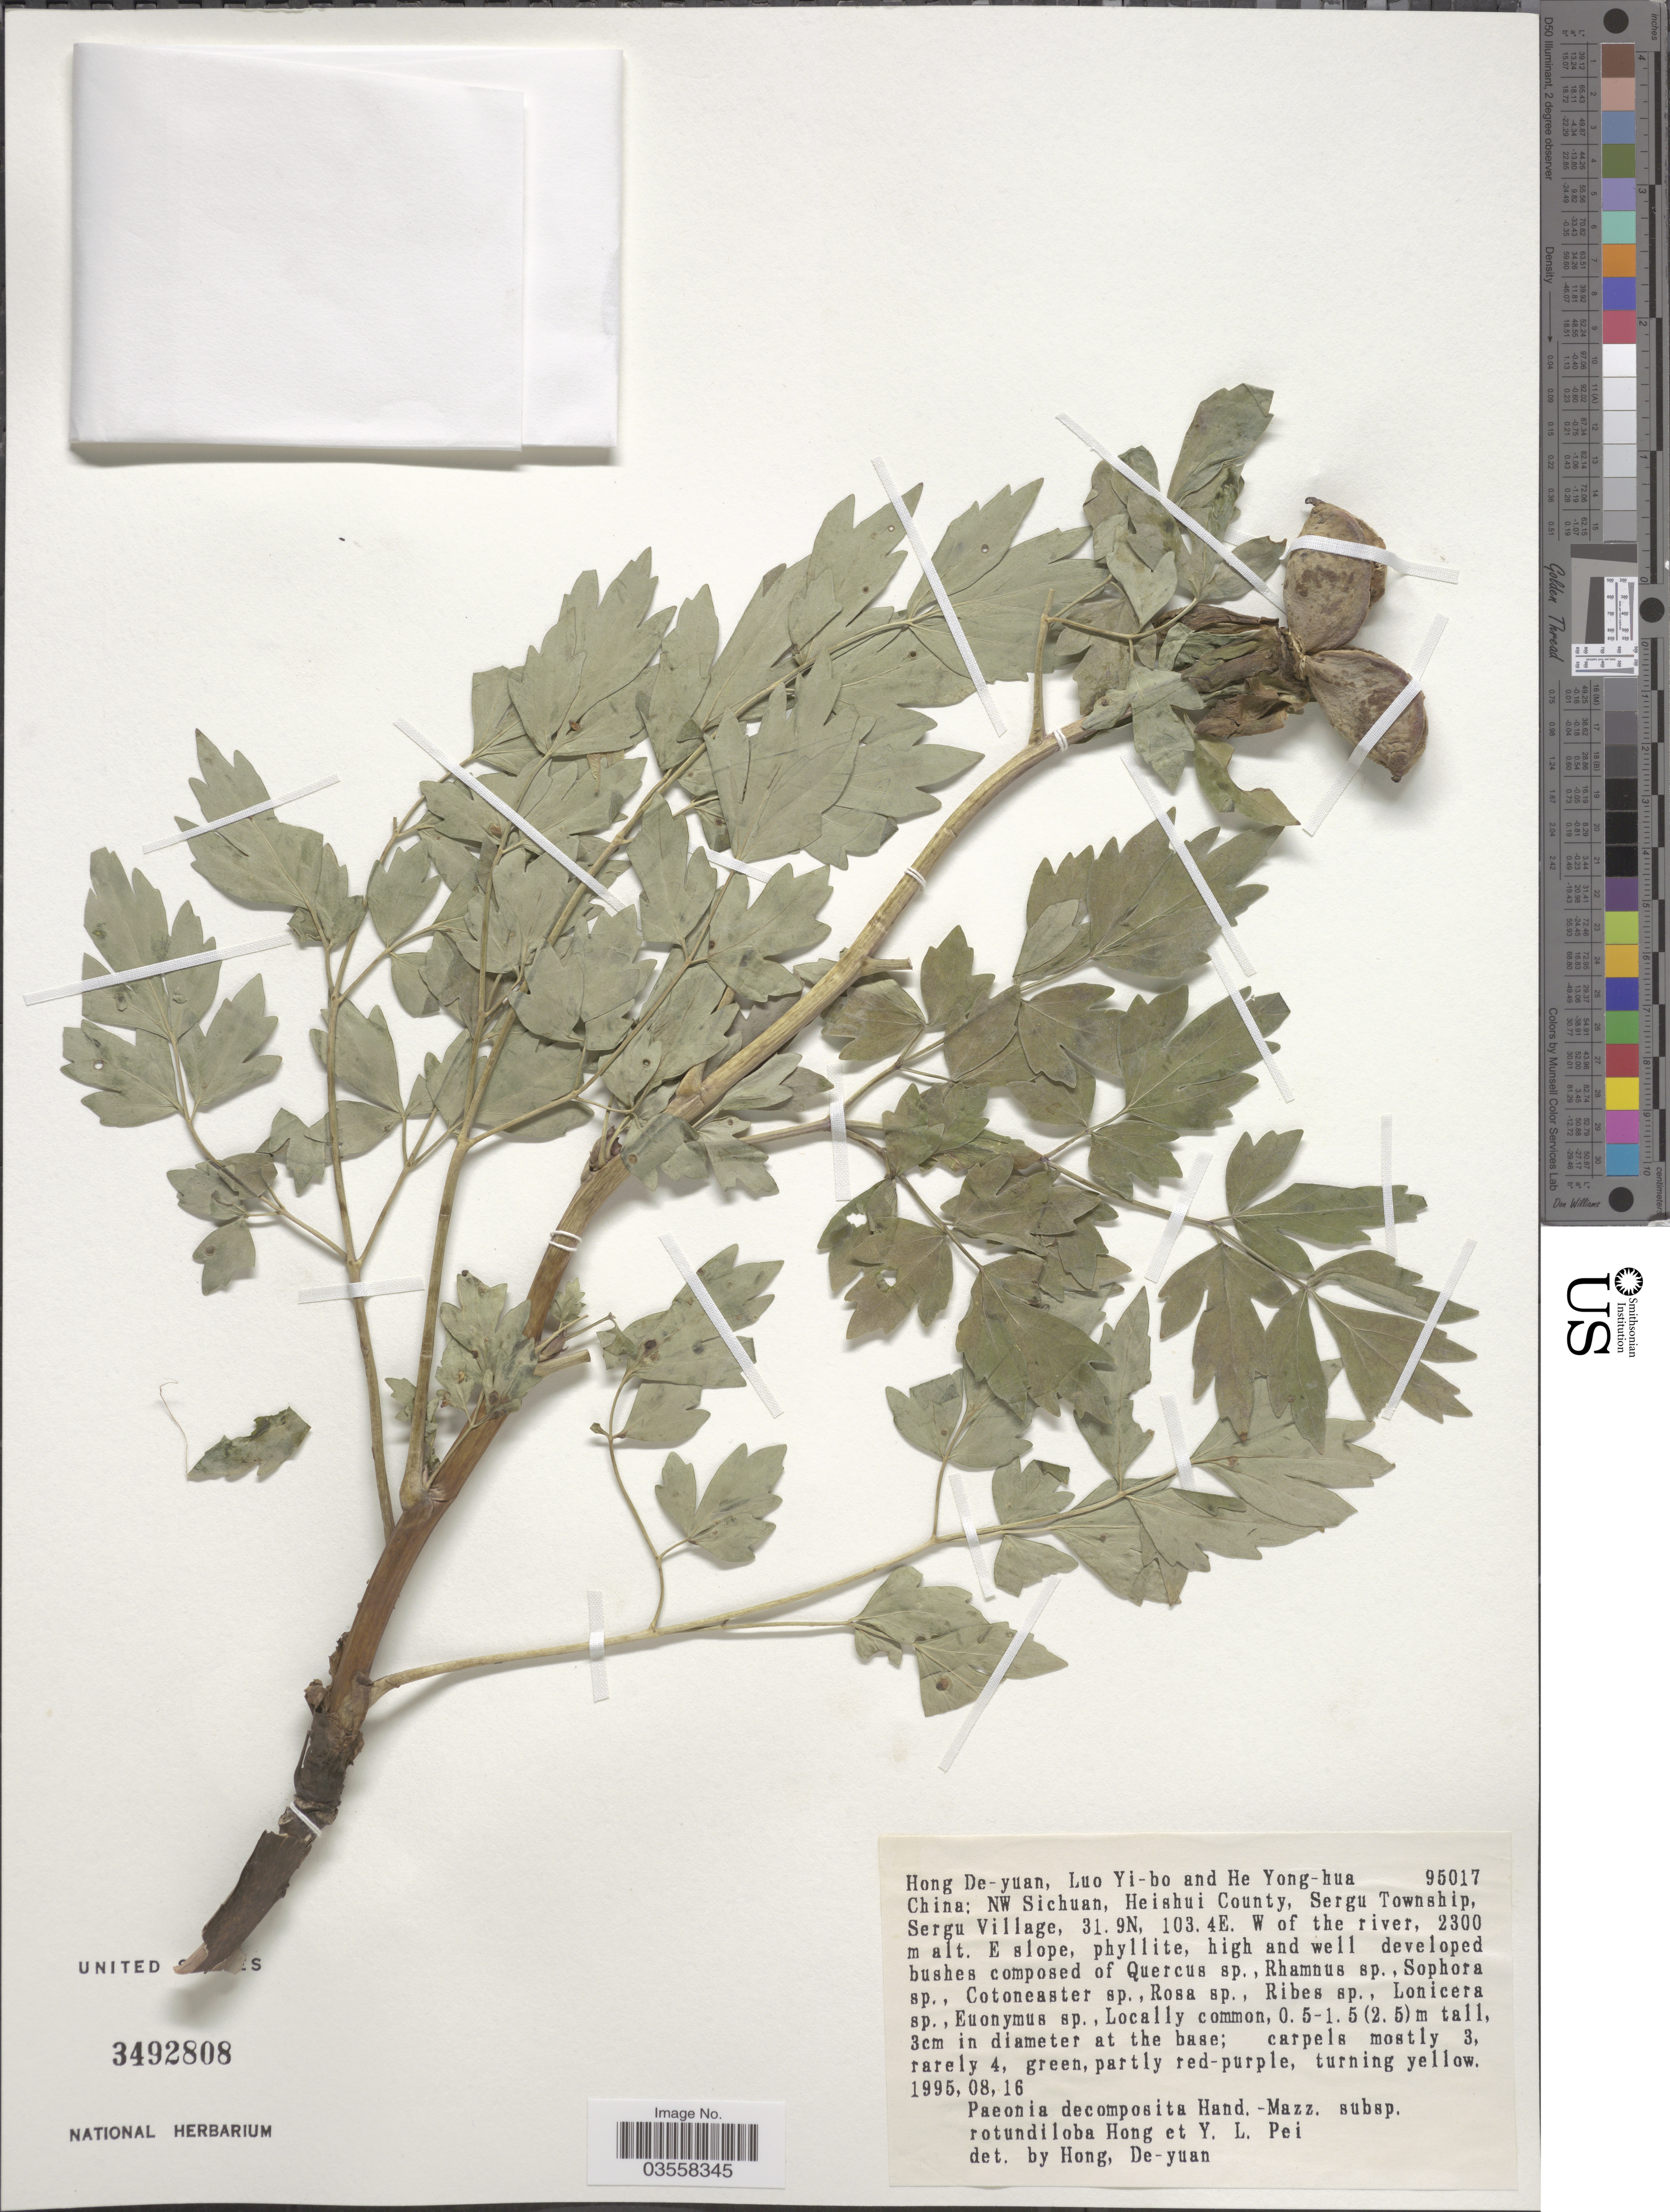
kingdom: Plantae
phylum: Tracheophyta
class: Magnoliopsida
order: Saxifragales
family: Paeoniaceae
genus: Paeonia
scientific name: Paeonia decomposita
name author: Hand.-Mazz.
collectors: D.-Y. Hong, Y. Luo & H. Yong-hua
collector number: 95017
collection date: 1995-08-16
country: China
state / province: Sichuan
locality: NW Sichuan, Heishui County, Sergu Township, Sergu Village, W of the river.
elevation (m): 2300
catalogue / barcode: US 3492808